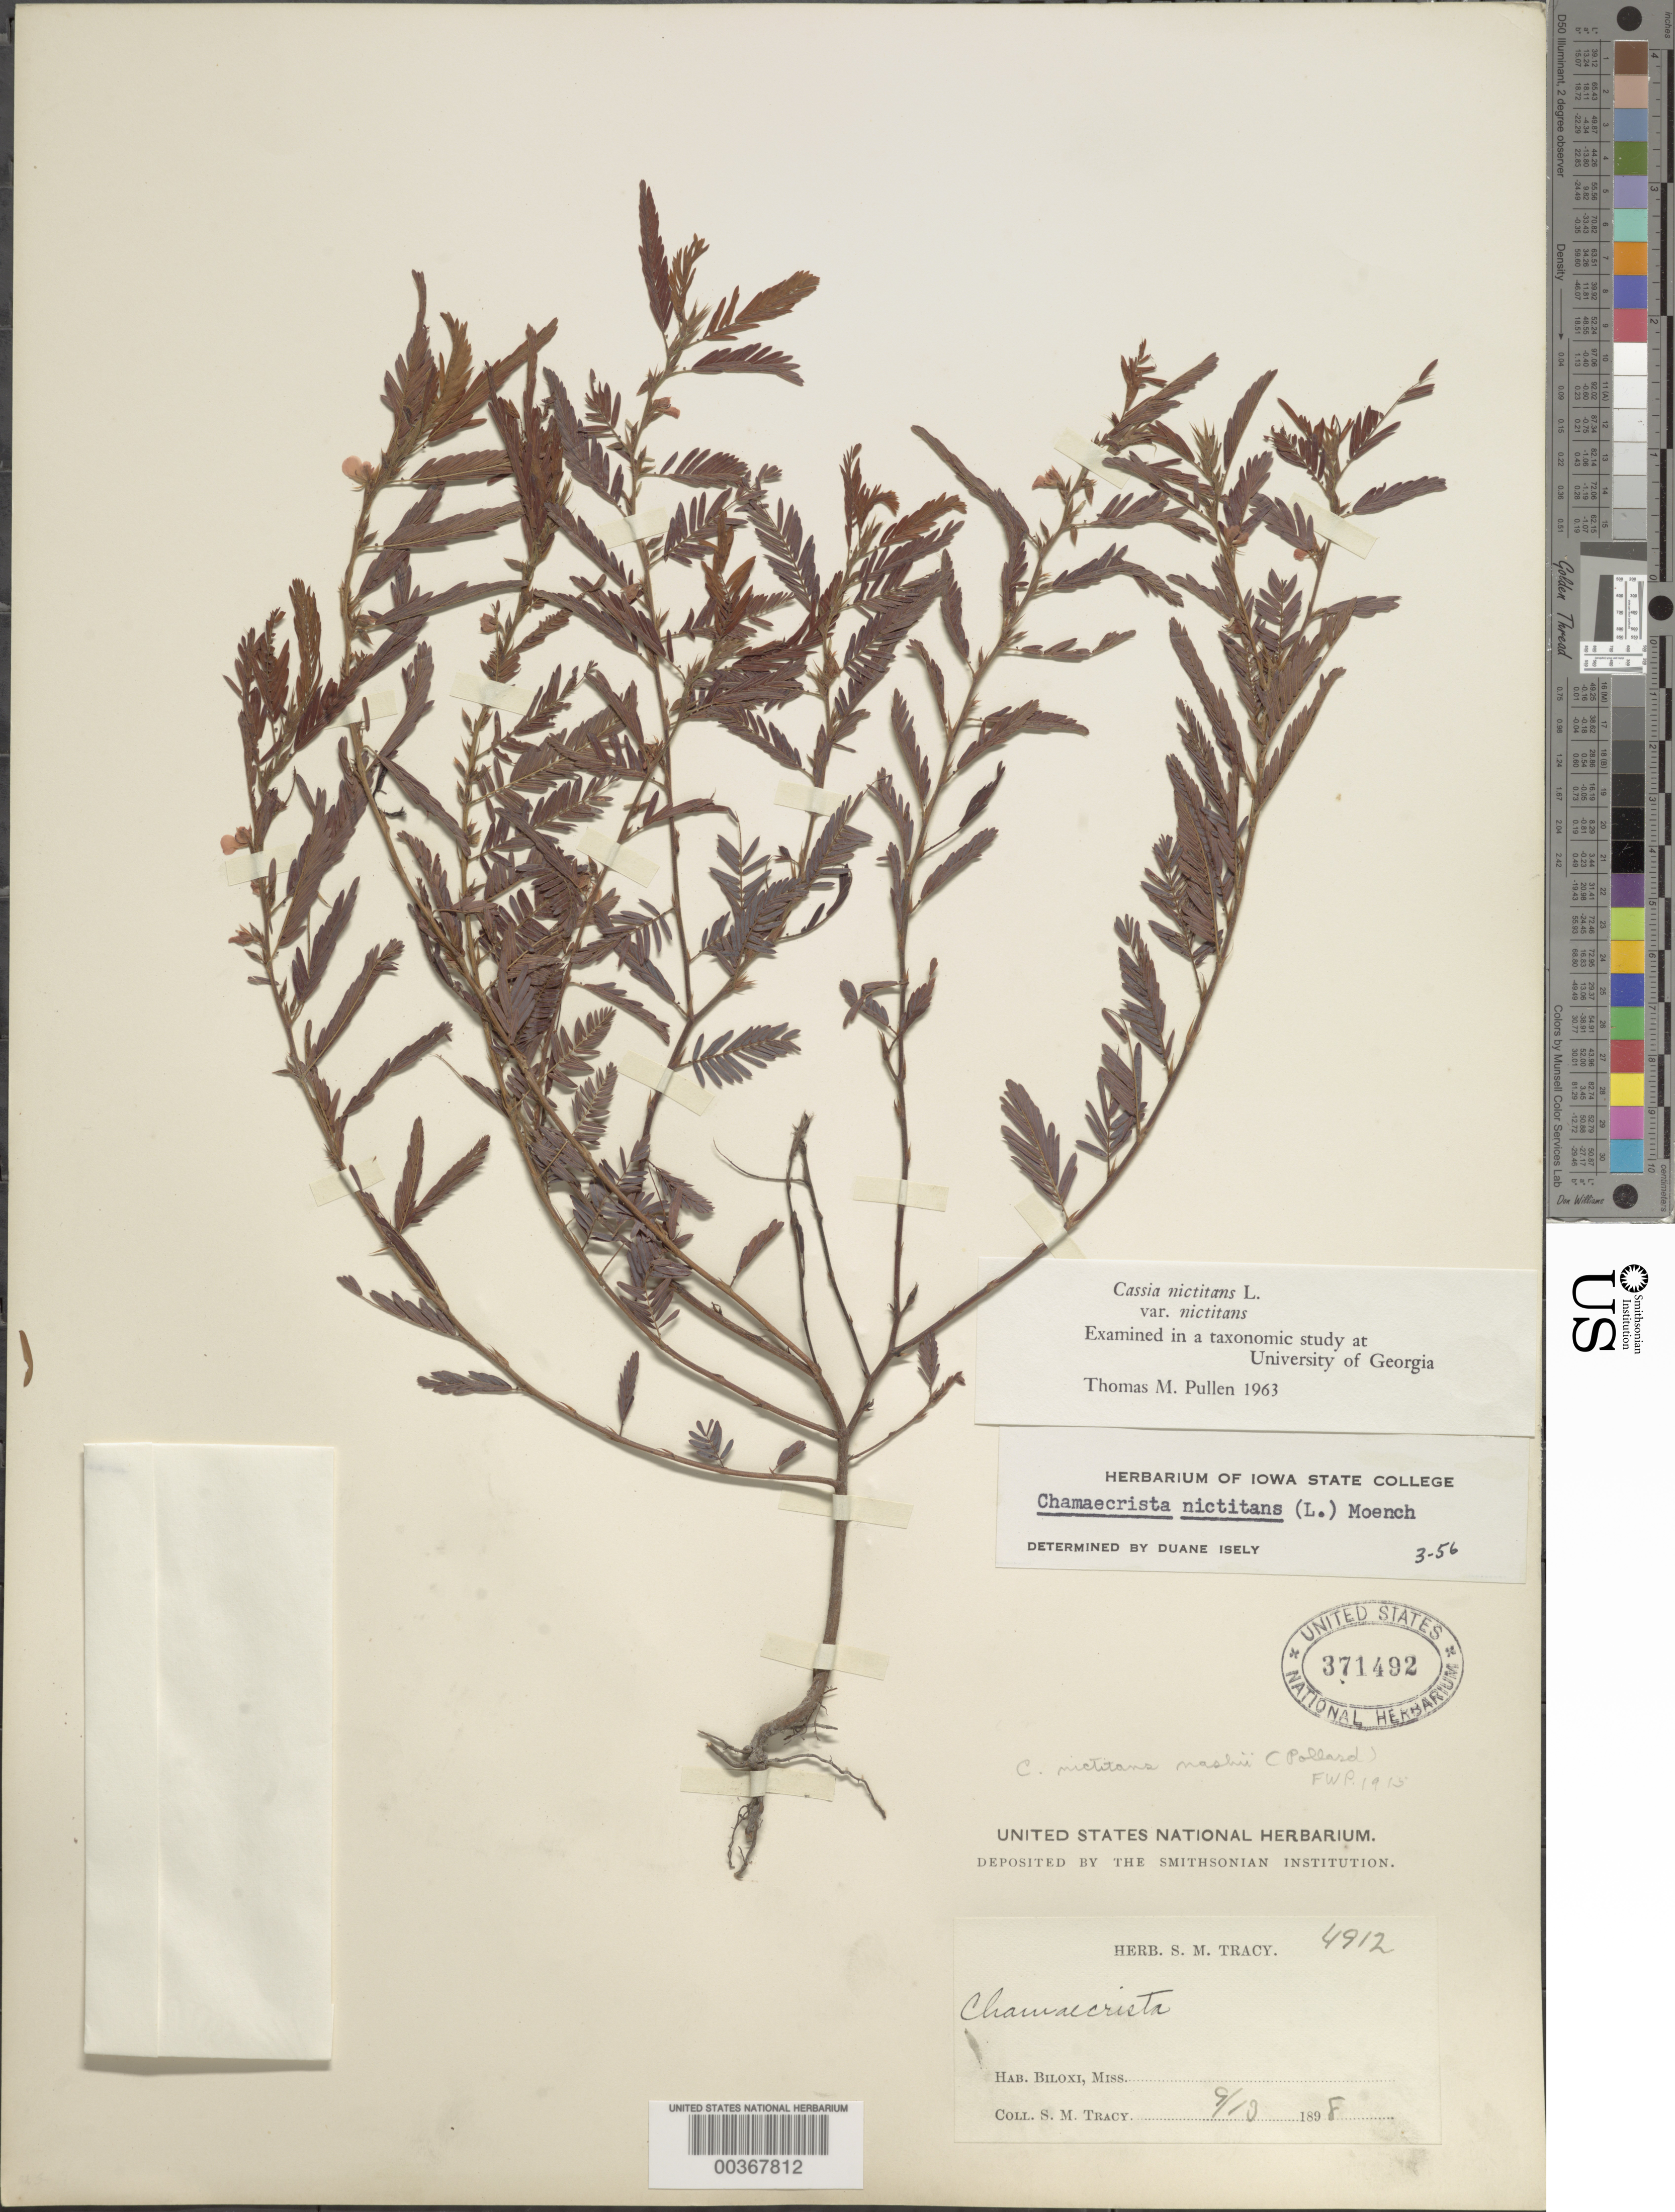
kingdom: Plantae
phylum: Tracheophyta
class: Magnoliopsida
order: Fabales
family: Fabaceae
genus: Chamaecrista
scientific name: Chamaecrista nictitans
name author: (L.) Moench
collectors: S. M. Tracy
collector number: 4912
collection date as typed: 13 Sep 1898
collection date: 1898-09-13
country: United States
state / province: Mississippi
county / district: Harrison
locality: Biloxi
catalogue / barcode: US 371492